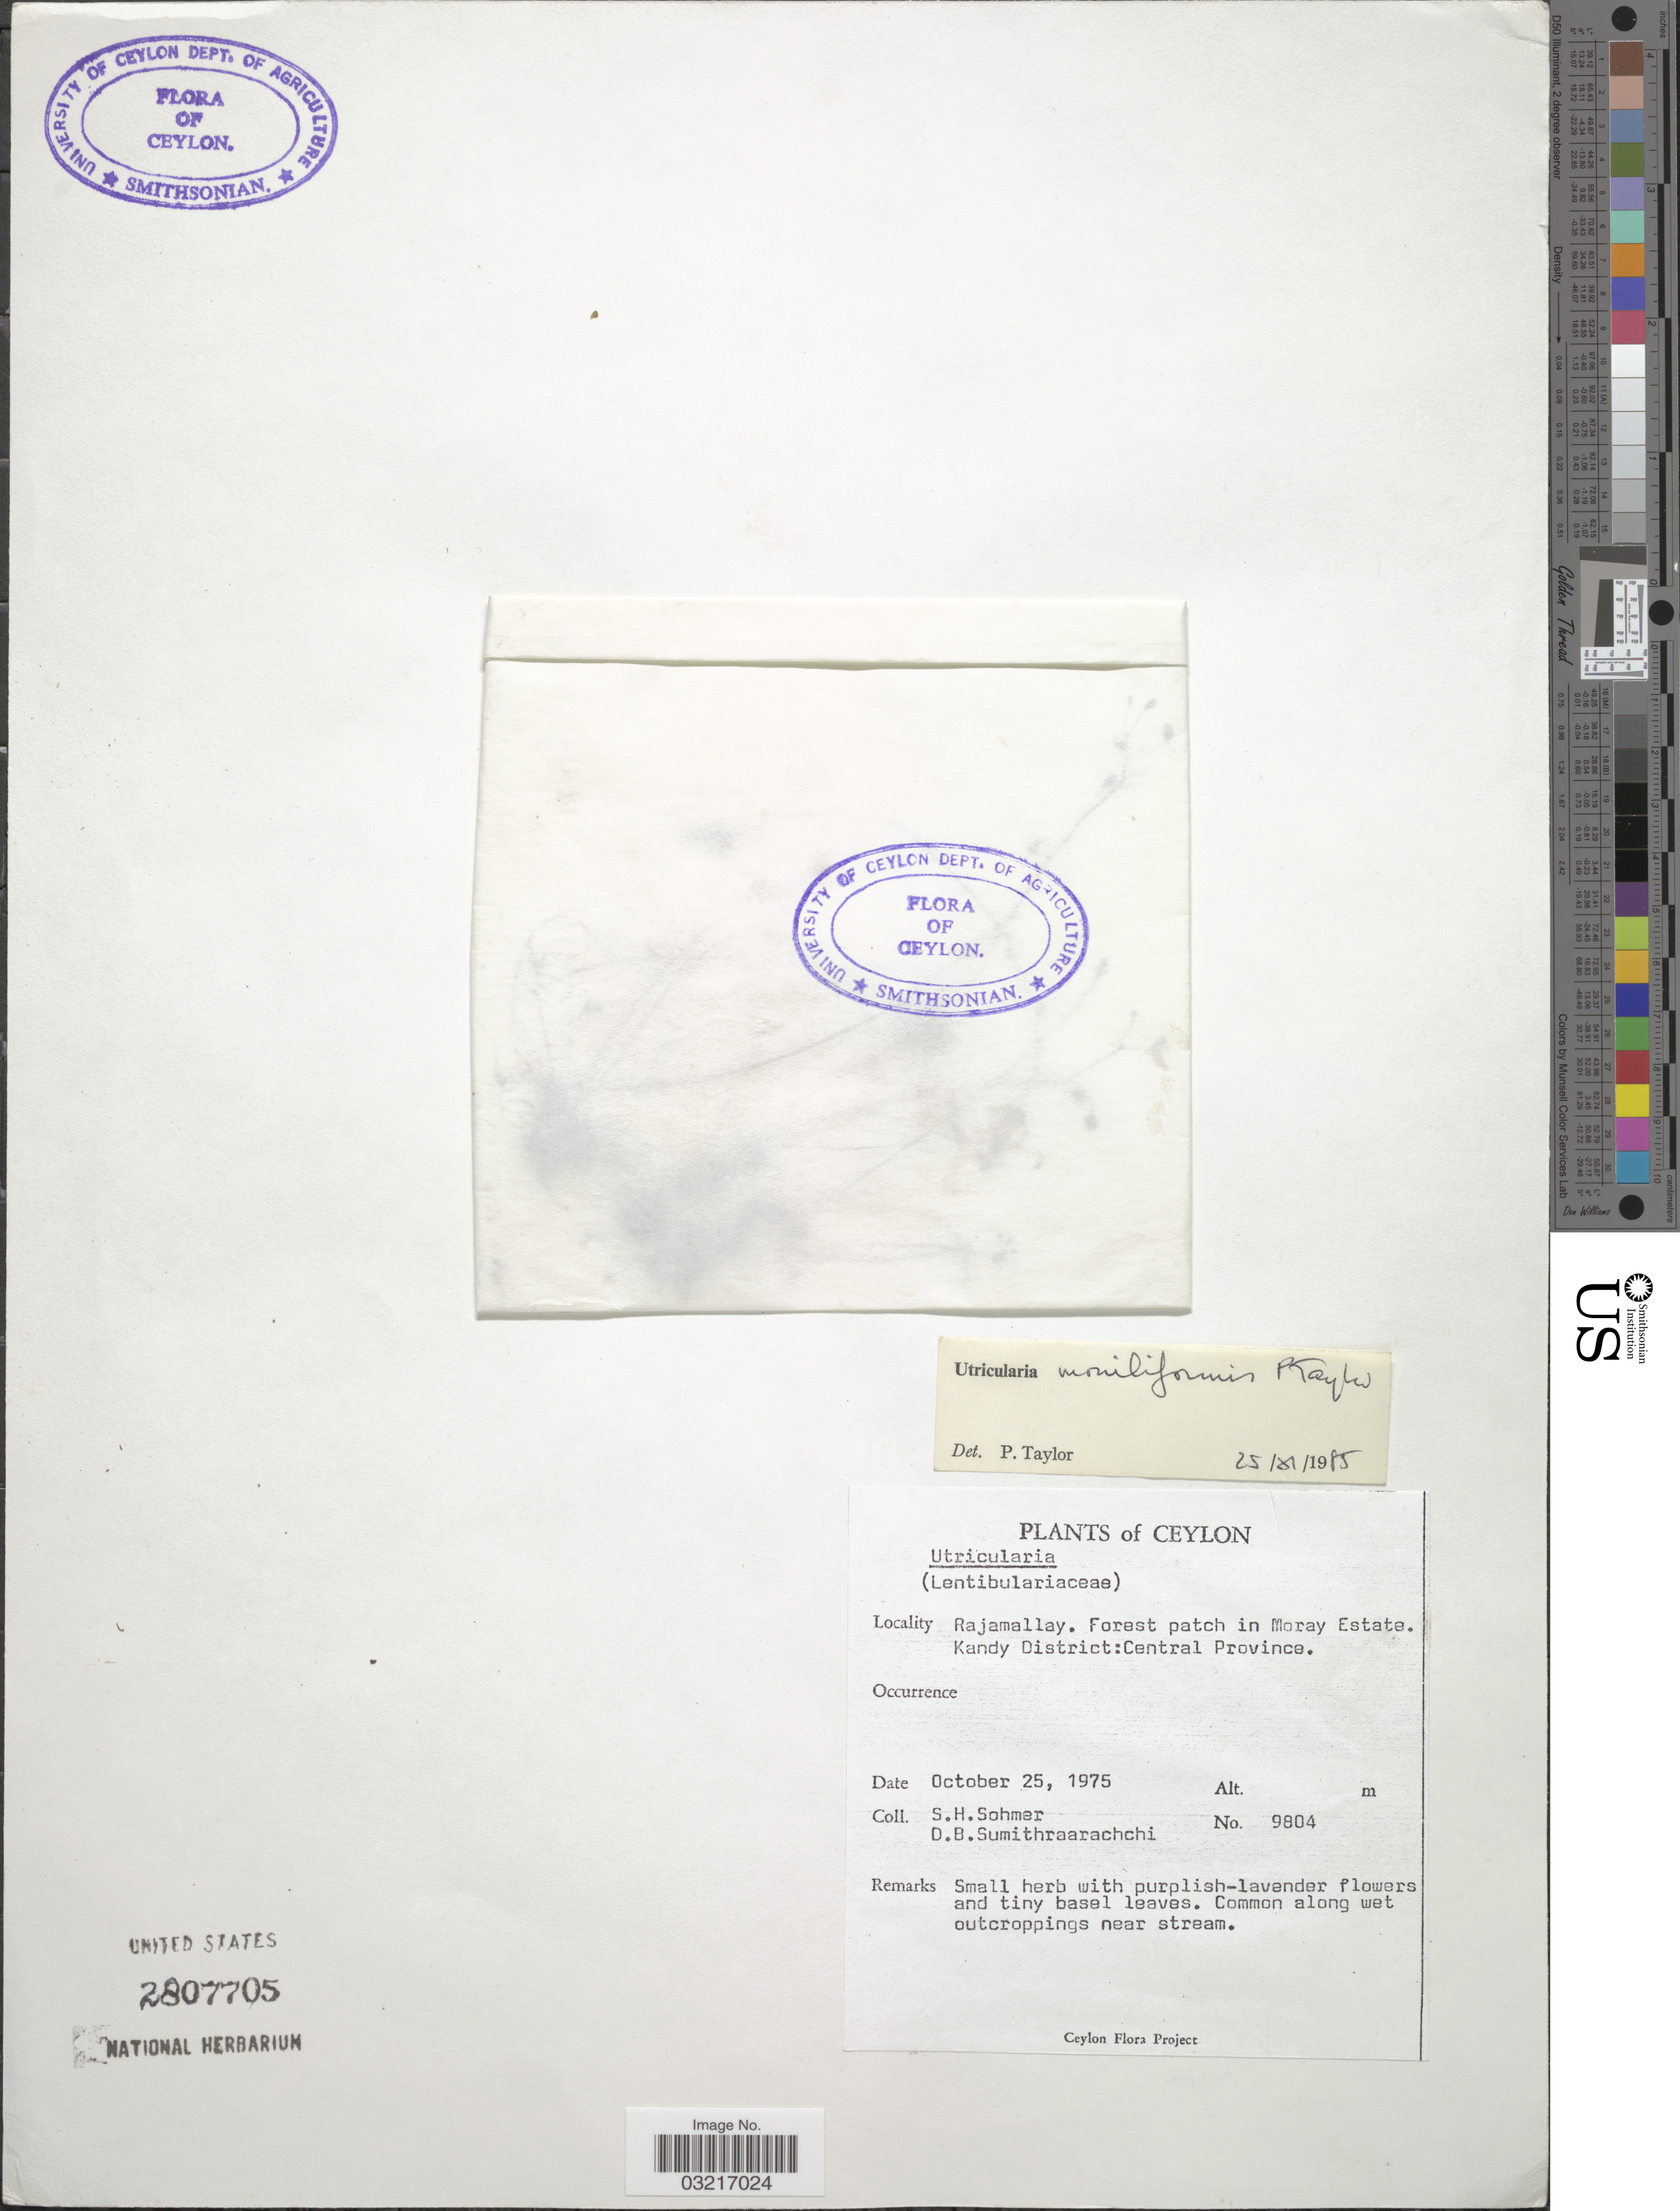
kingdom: Plantae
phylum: Tracheophyta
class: Magnoliopsida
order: Lamiales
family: Lentibulariaceae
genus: Utricularia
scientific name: Utricularia moniliformis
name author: P. Taylor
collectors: S. H. Sohmer & D. B. Sumithraarachchi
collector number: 9804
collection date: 1975-10-25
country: Sri Lanka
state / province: Central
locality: Ceylon, Rajamallay. Forest patch in Moray Estate. Kandy District.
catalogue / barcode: US 2807705